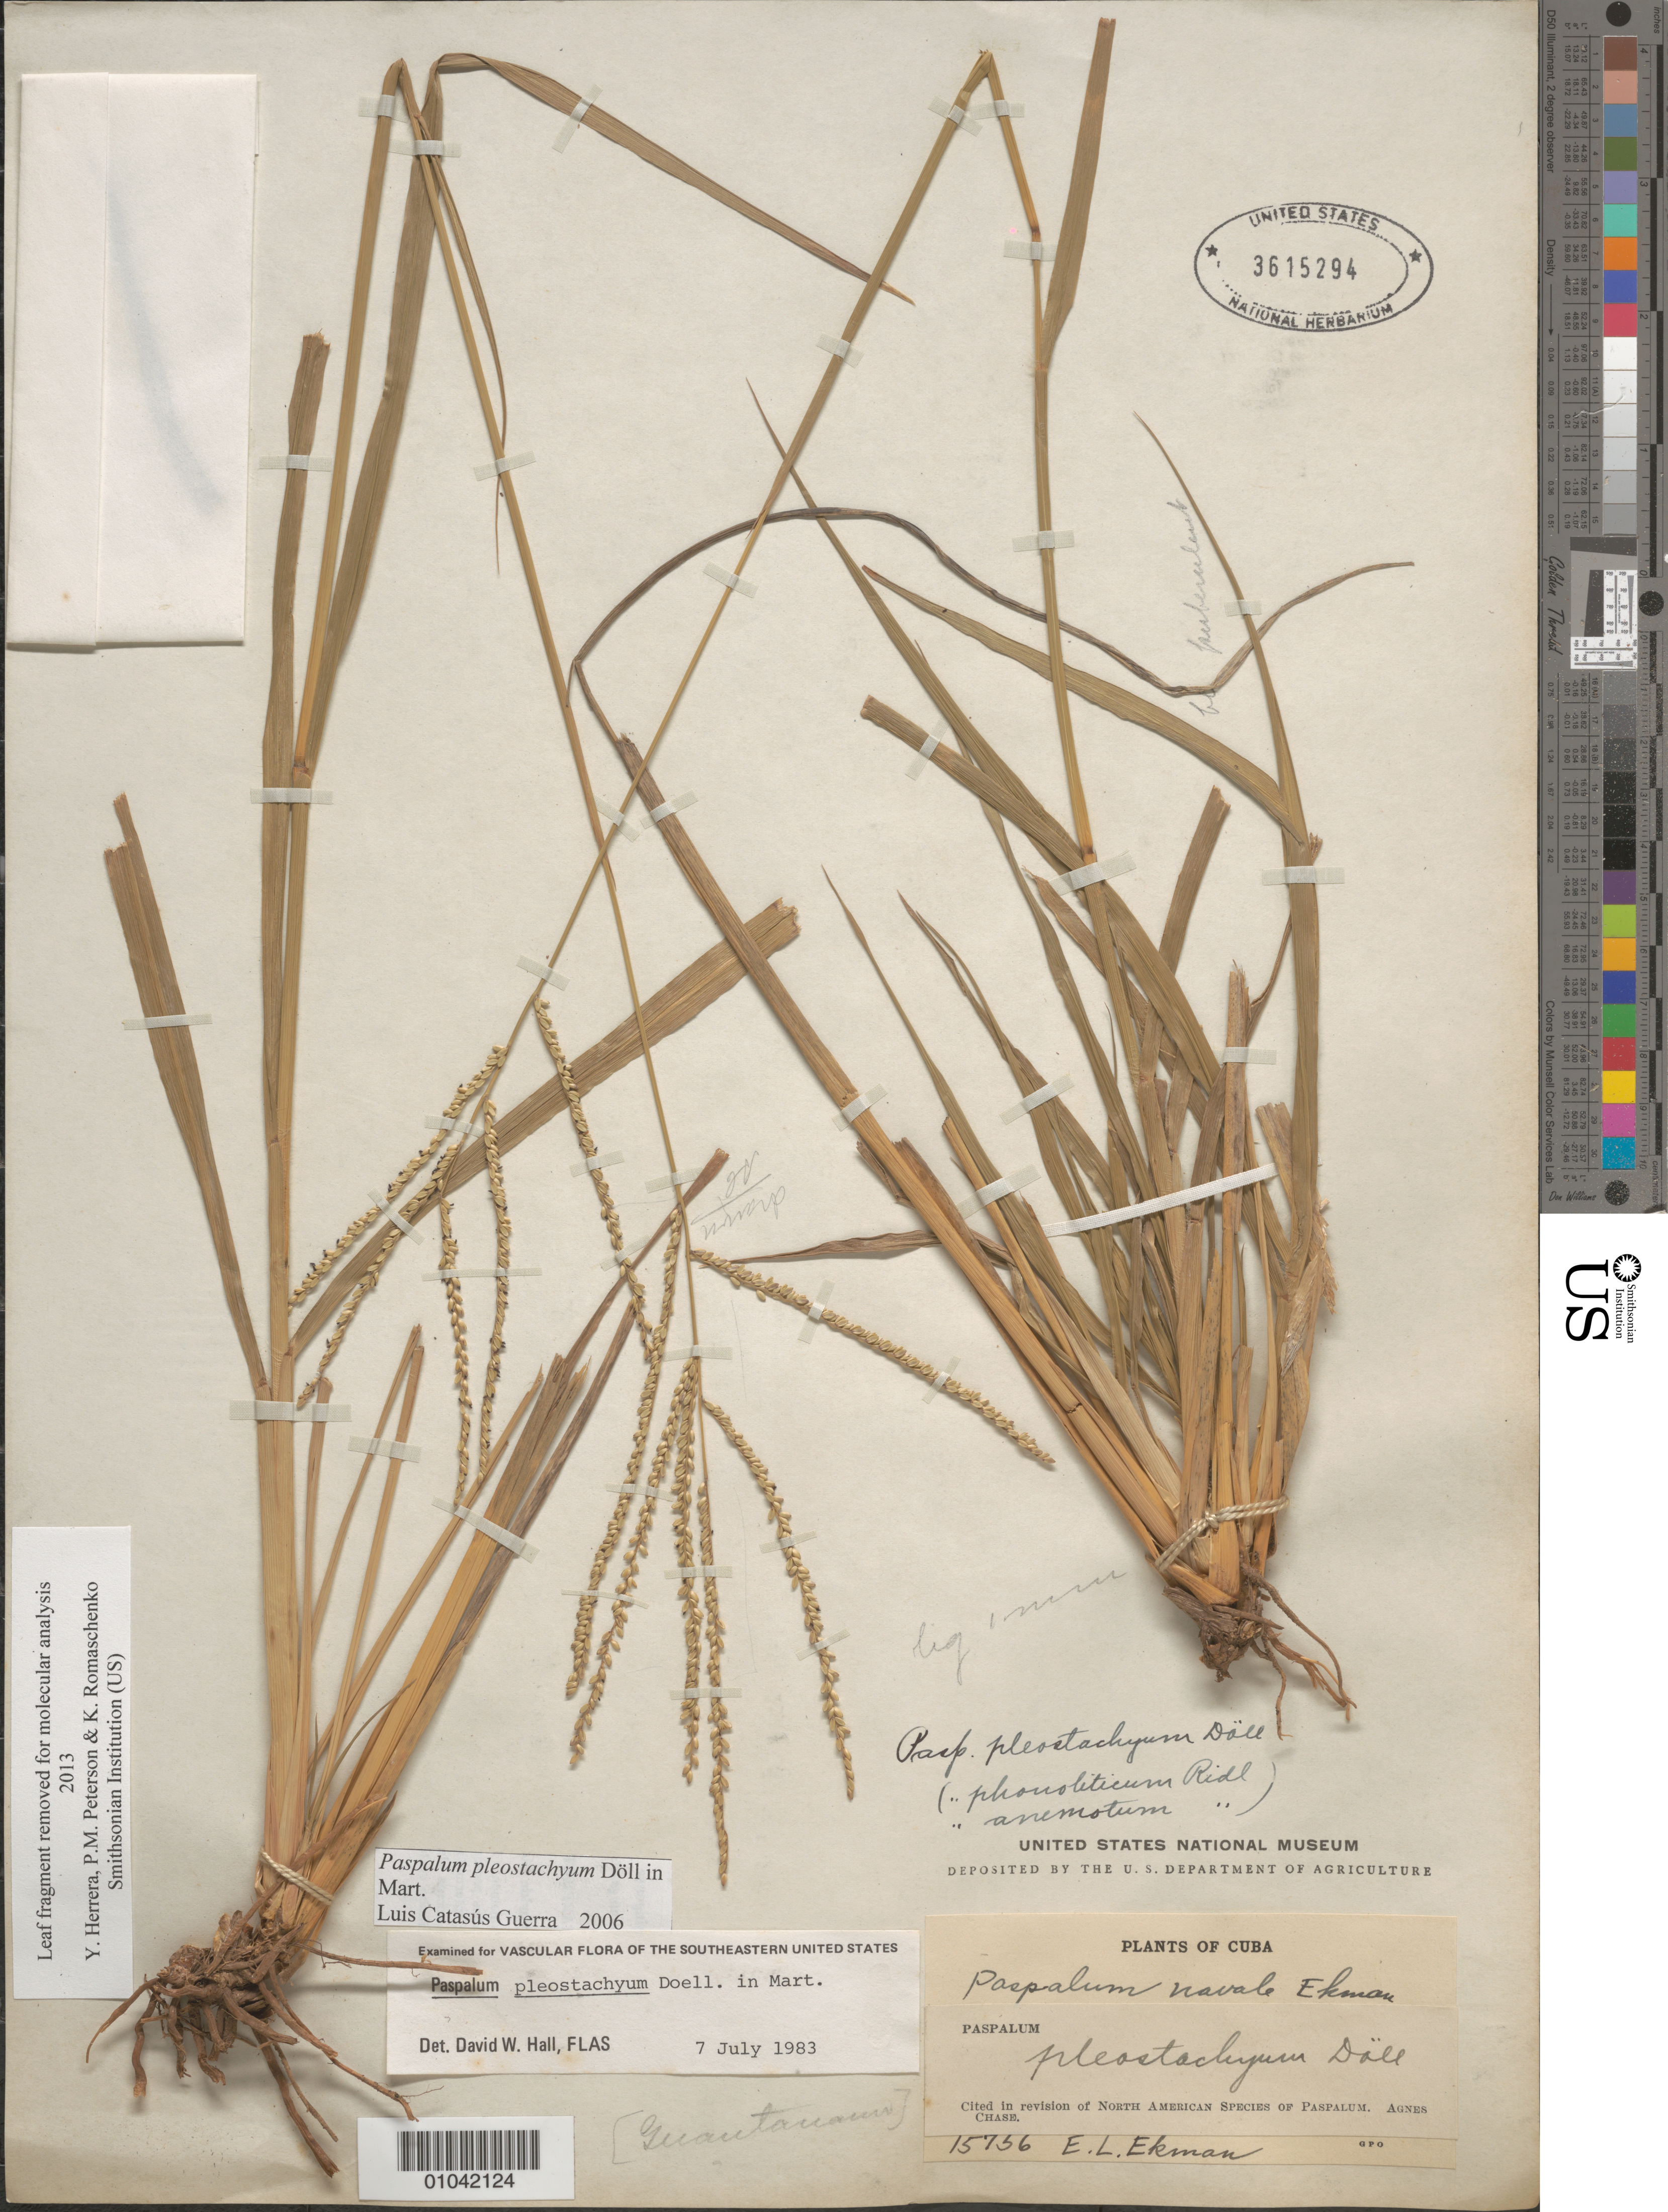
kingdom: Plantae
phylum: Tracheophyta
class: Liliopsida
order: Poales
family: Poaceae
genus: Paspalum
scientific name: Paspalum pleostachyum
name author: Döll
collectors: E. L. Ekman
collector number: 15756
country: Cuba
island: Cuba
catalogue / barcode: US 3615294